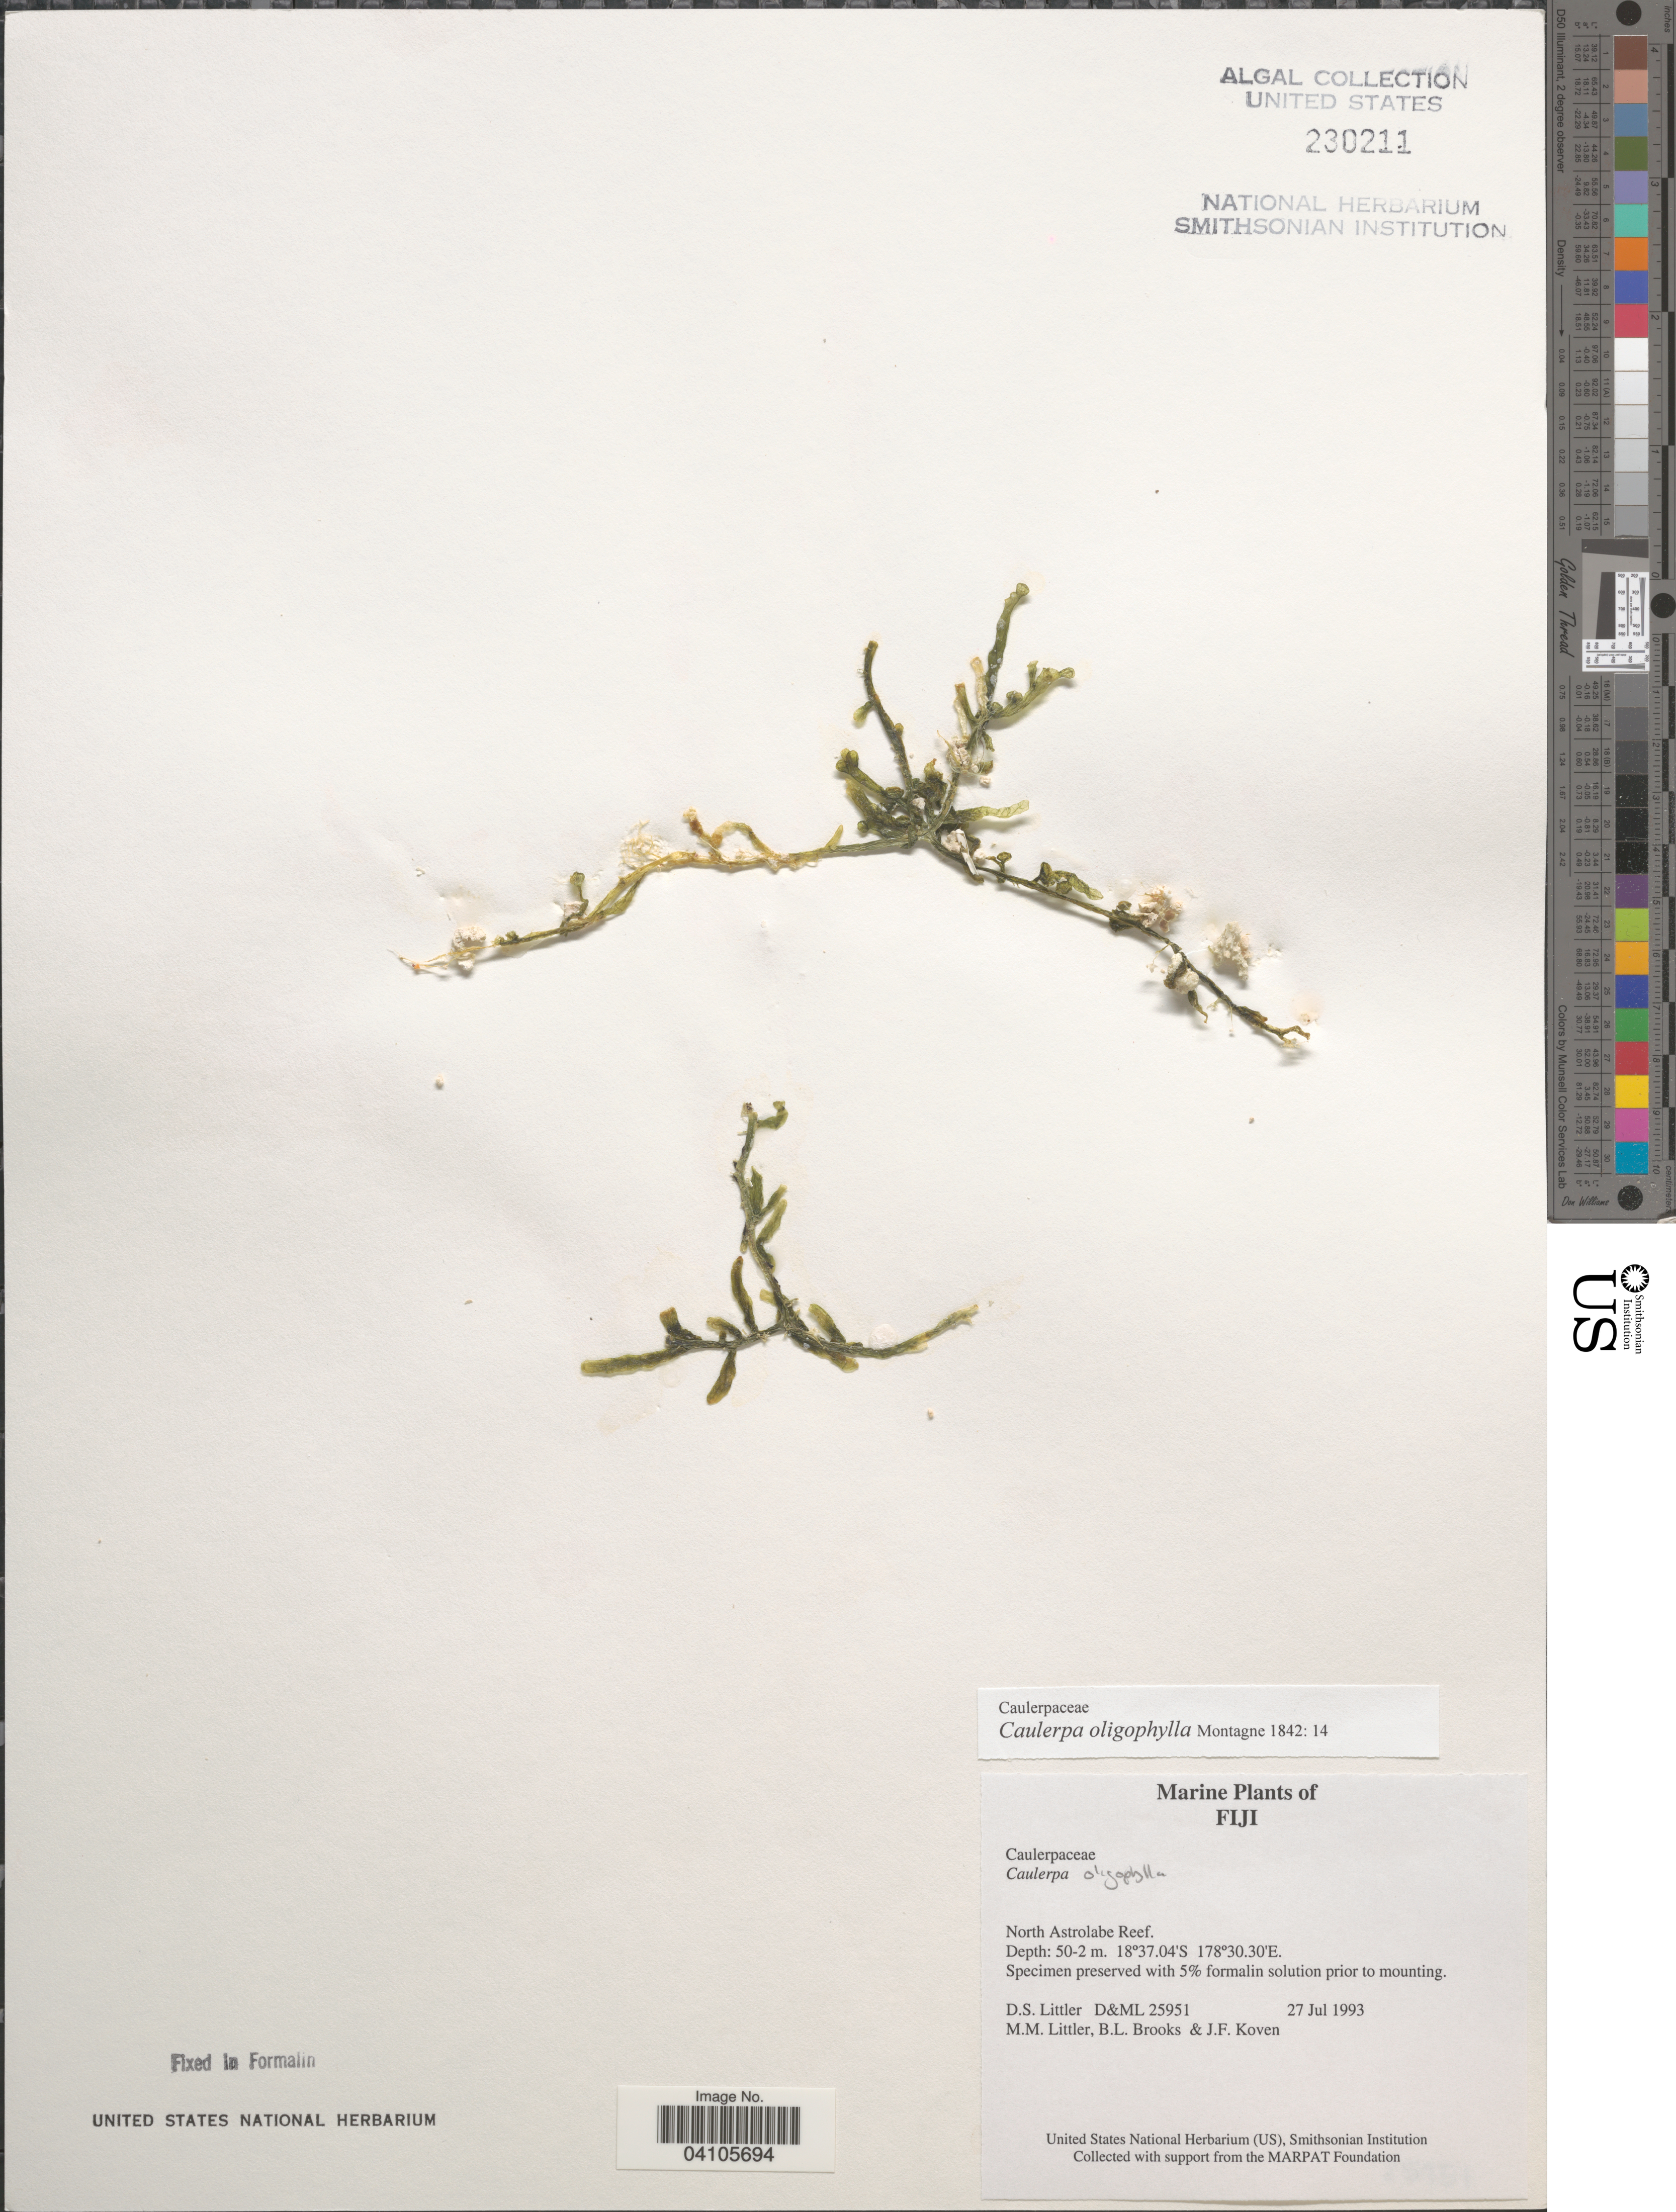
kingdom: Plantae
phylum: Chlorophyta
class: Ulvophyceae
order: Bryopsidales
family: Caulerpaceae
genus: Caulerpa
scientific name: Caulerpa oligophylla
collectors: D. S. Littler, B. Brooks & J. Koven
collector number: D&ML 25951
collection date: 1993-07-27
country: Fiji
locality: North Astrolabe Reef.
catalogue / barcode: US 230211